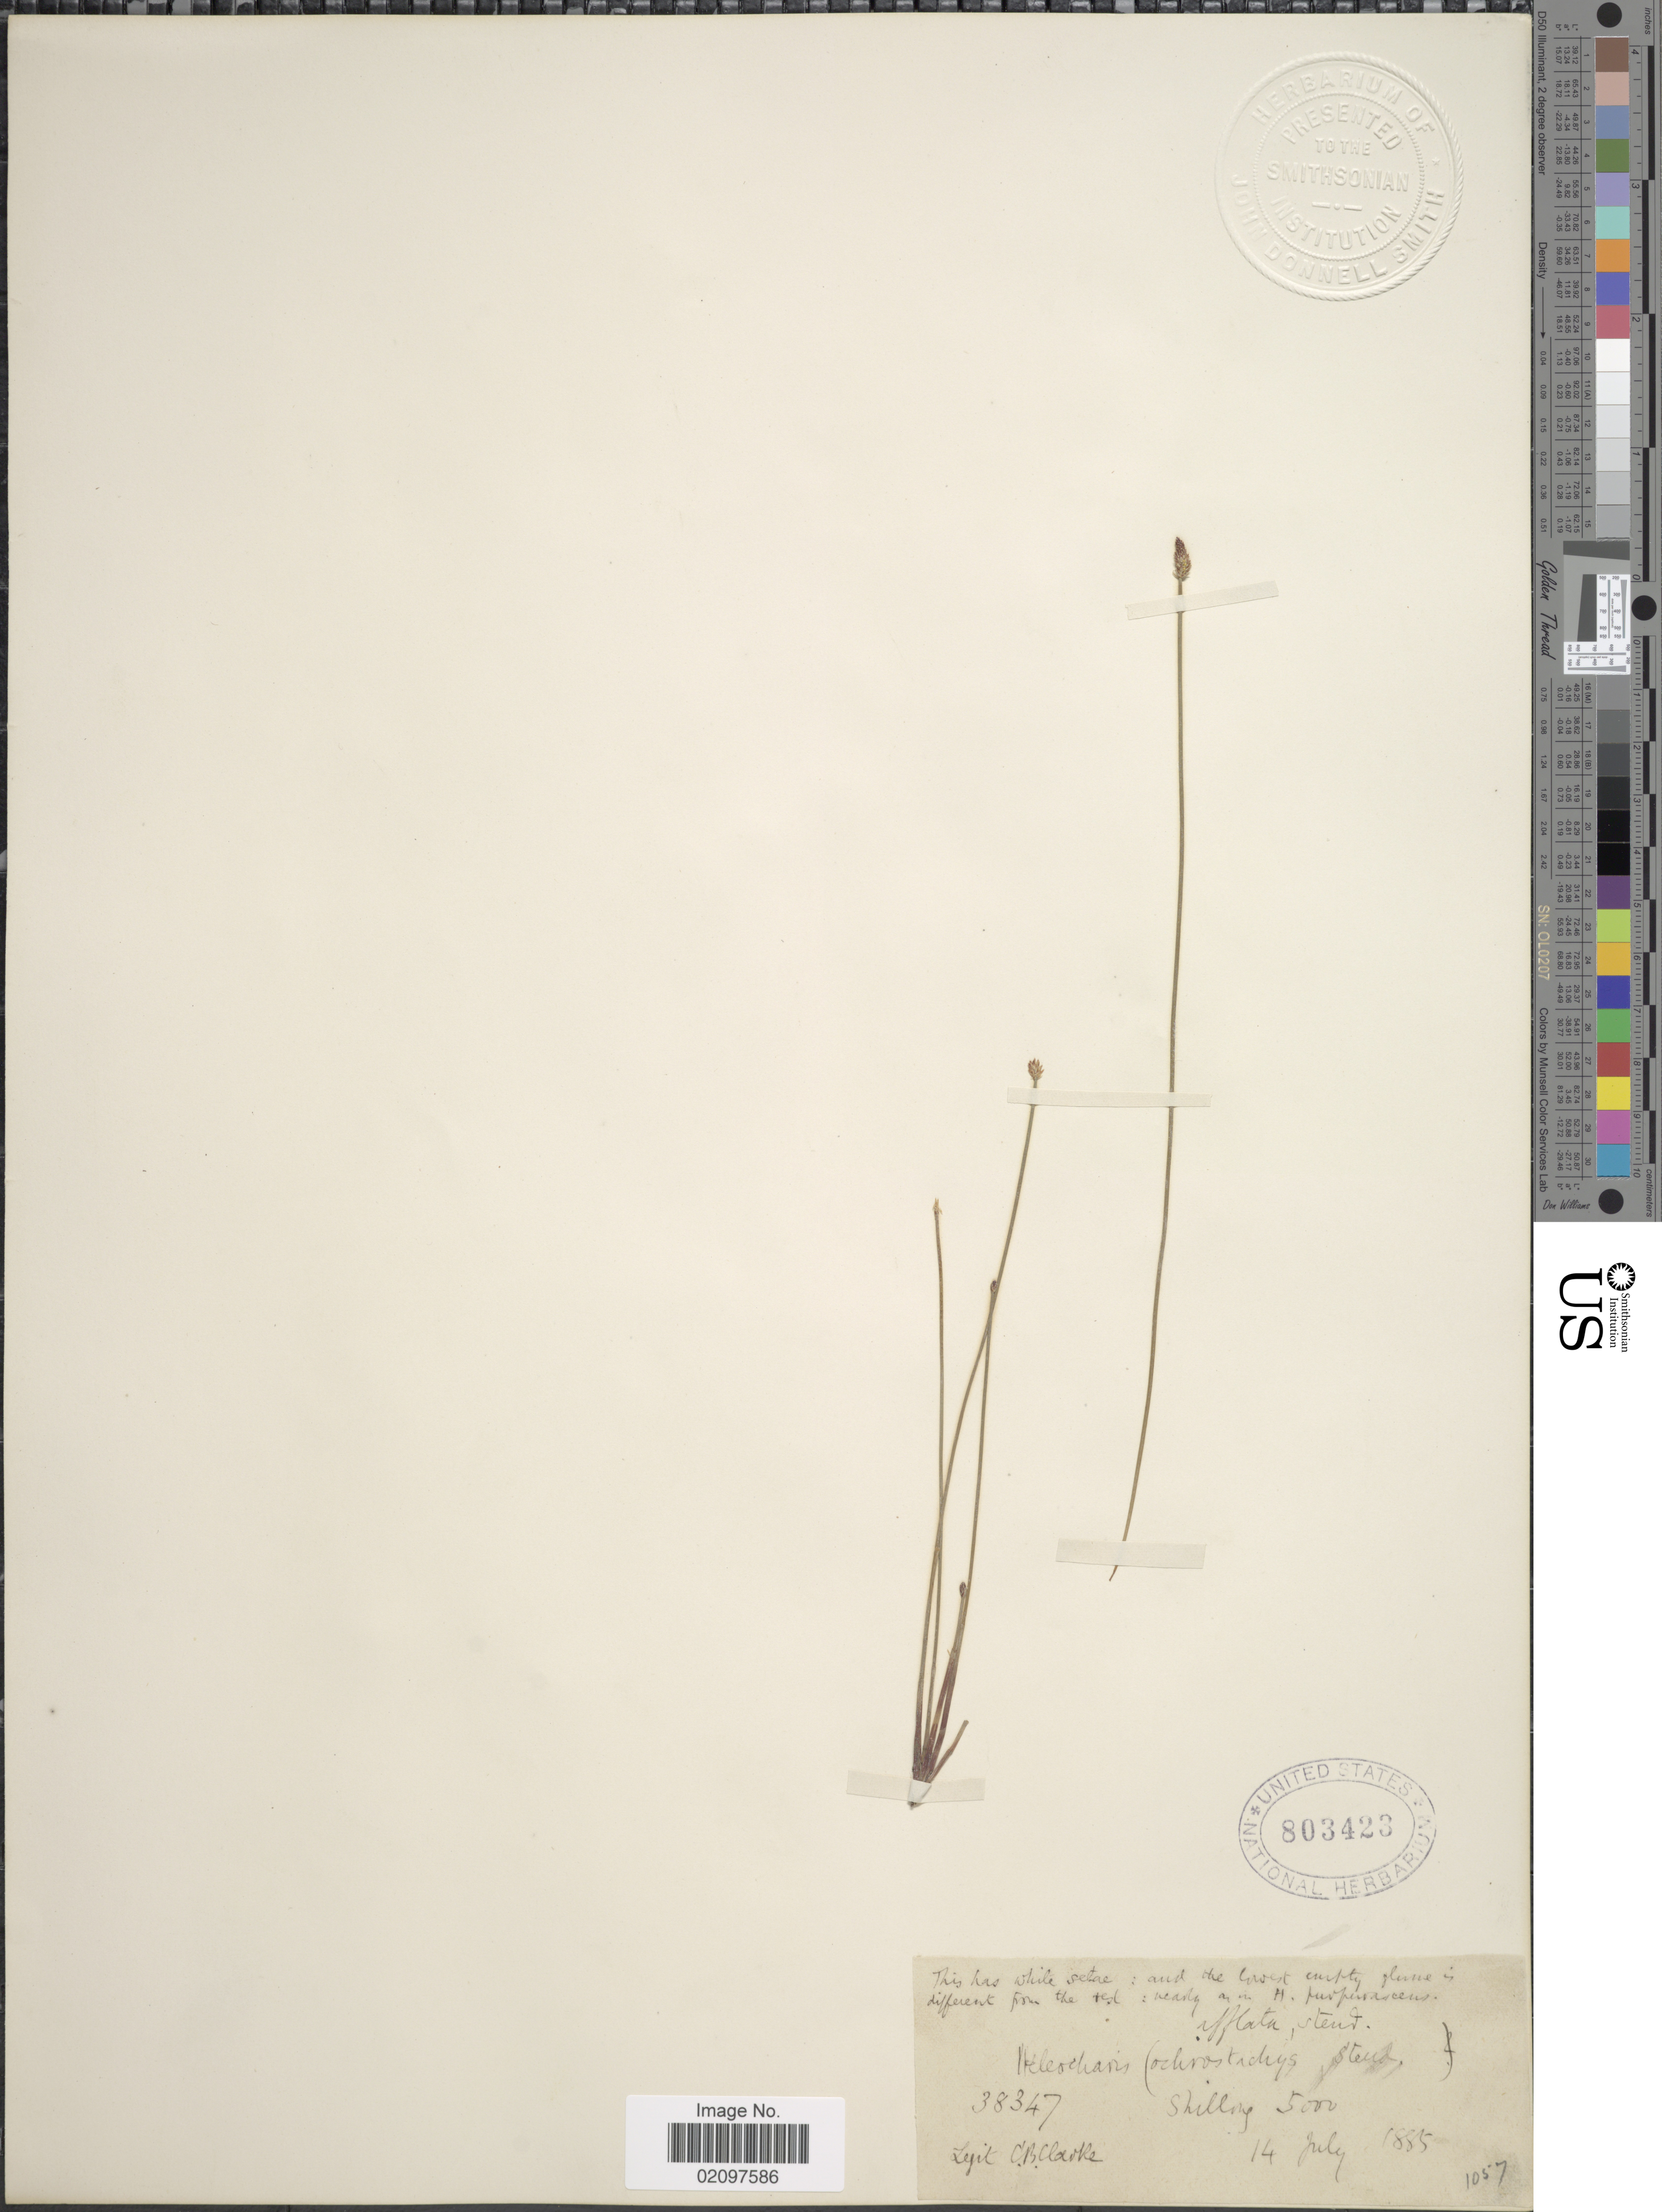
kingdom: Plantae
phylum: Tracheophyta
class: Liliopsida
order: Poales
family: Cyperaceae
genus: Eleocharis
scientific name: Eleocharis congesta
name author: D. Don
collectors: C. B. Clarke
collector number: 38347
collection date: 1885-07-14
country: India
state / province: Meghalaya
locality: Shillong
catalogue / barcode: US 803423